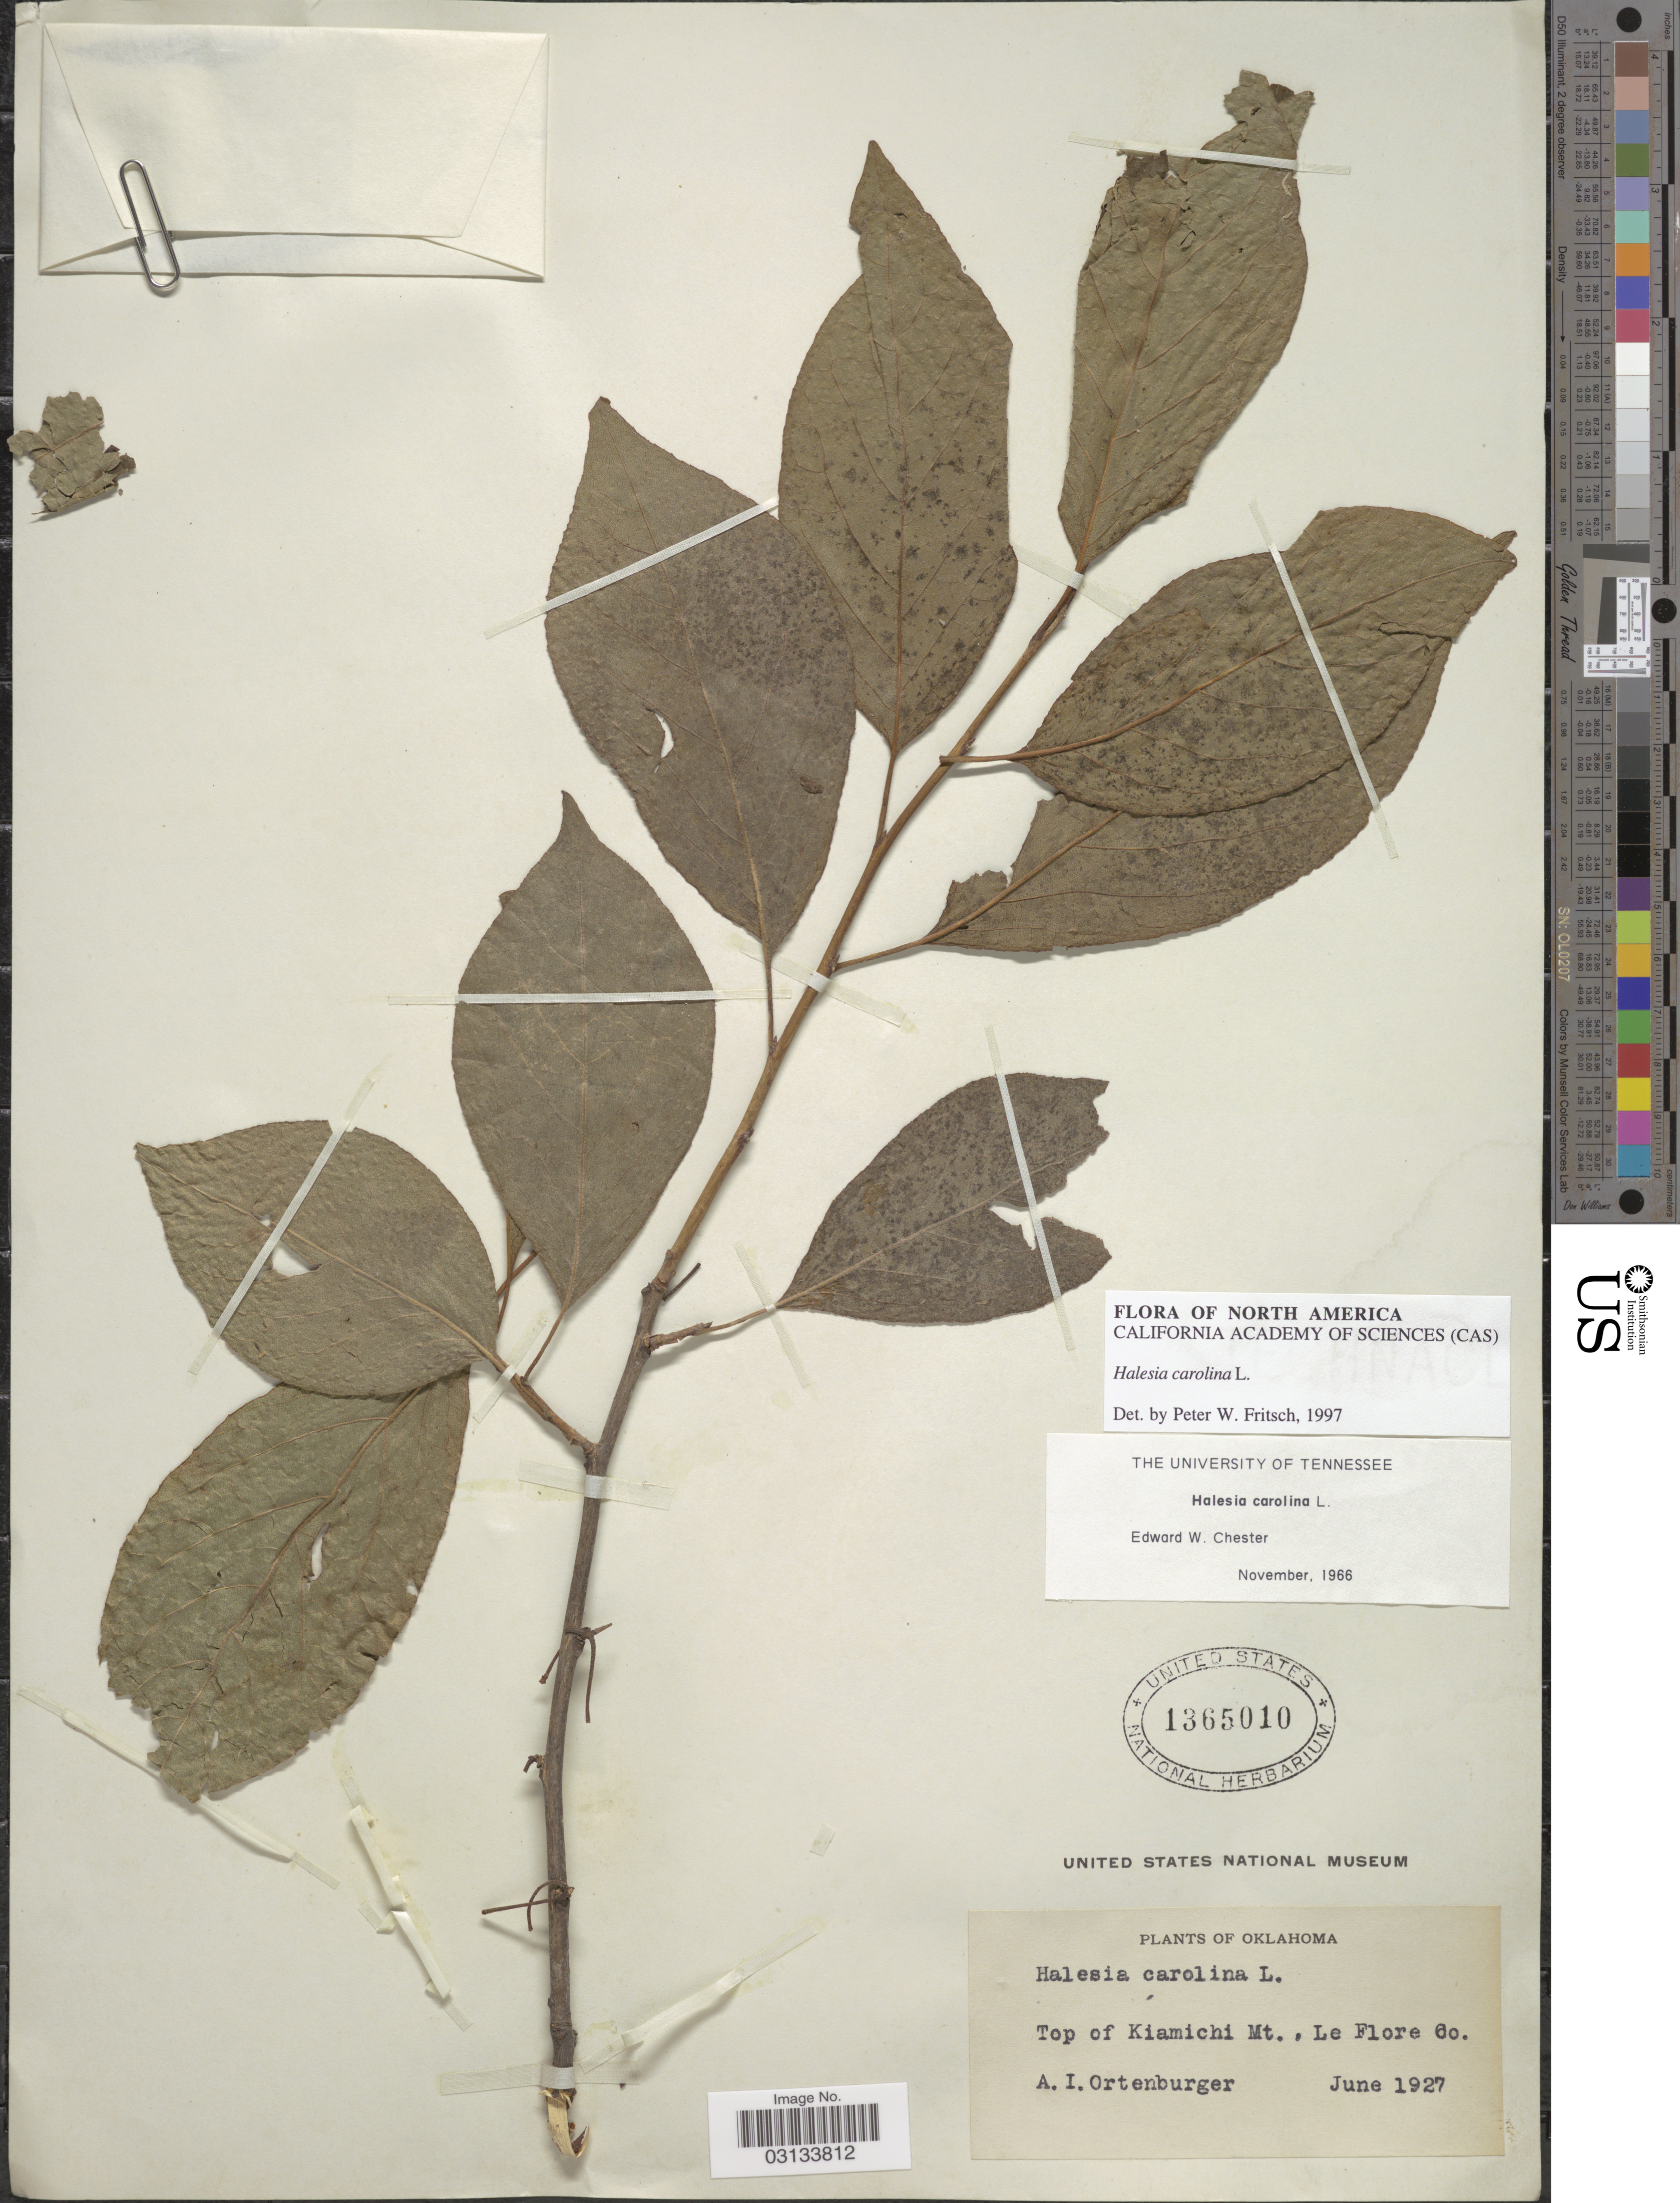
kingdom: Plantae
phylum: Tracheophyta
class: Magnoliopsida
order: Ericales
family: Styracaceae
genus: Halesia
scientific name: Halesia carolina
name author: L.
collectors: A. Ortenburger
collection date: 1927-06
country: United States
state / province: Oklahoma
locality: Top of Kiamichi Mt., Le Flore Co.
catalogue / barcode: US 1365010